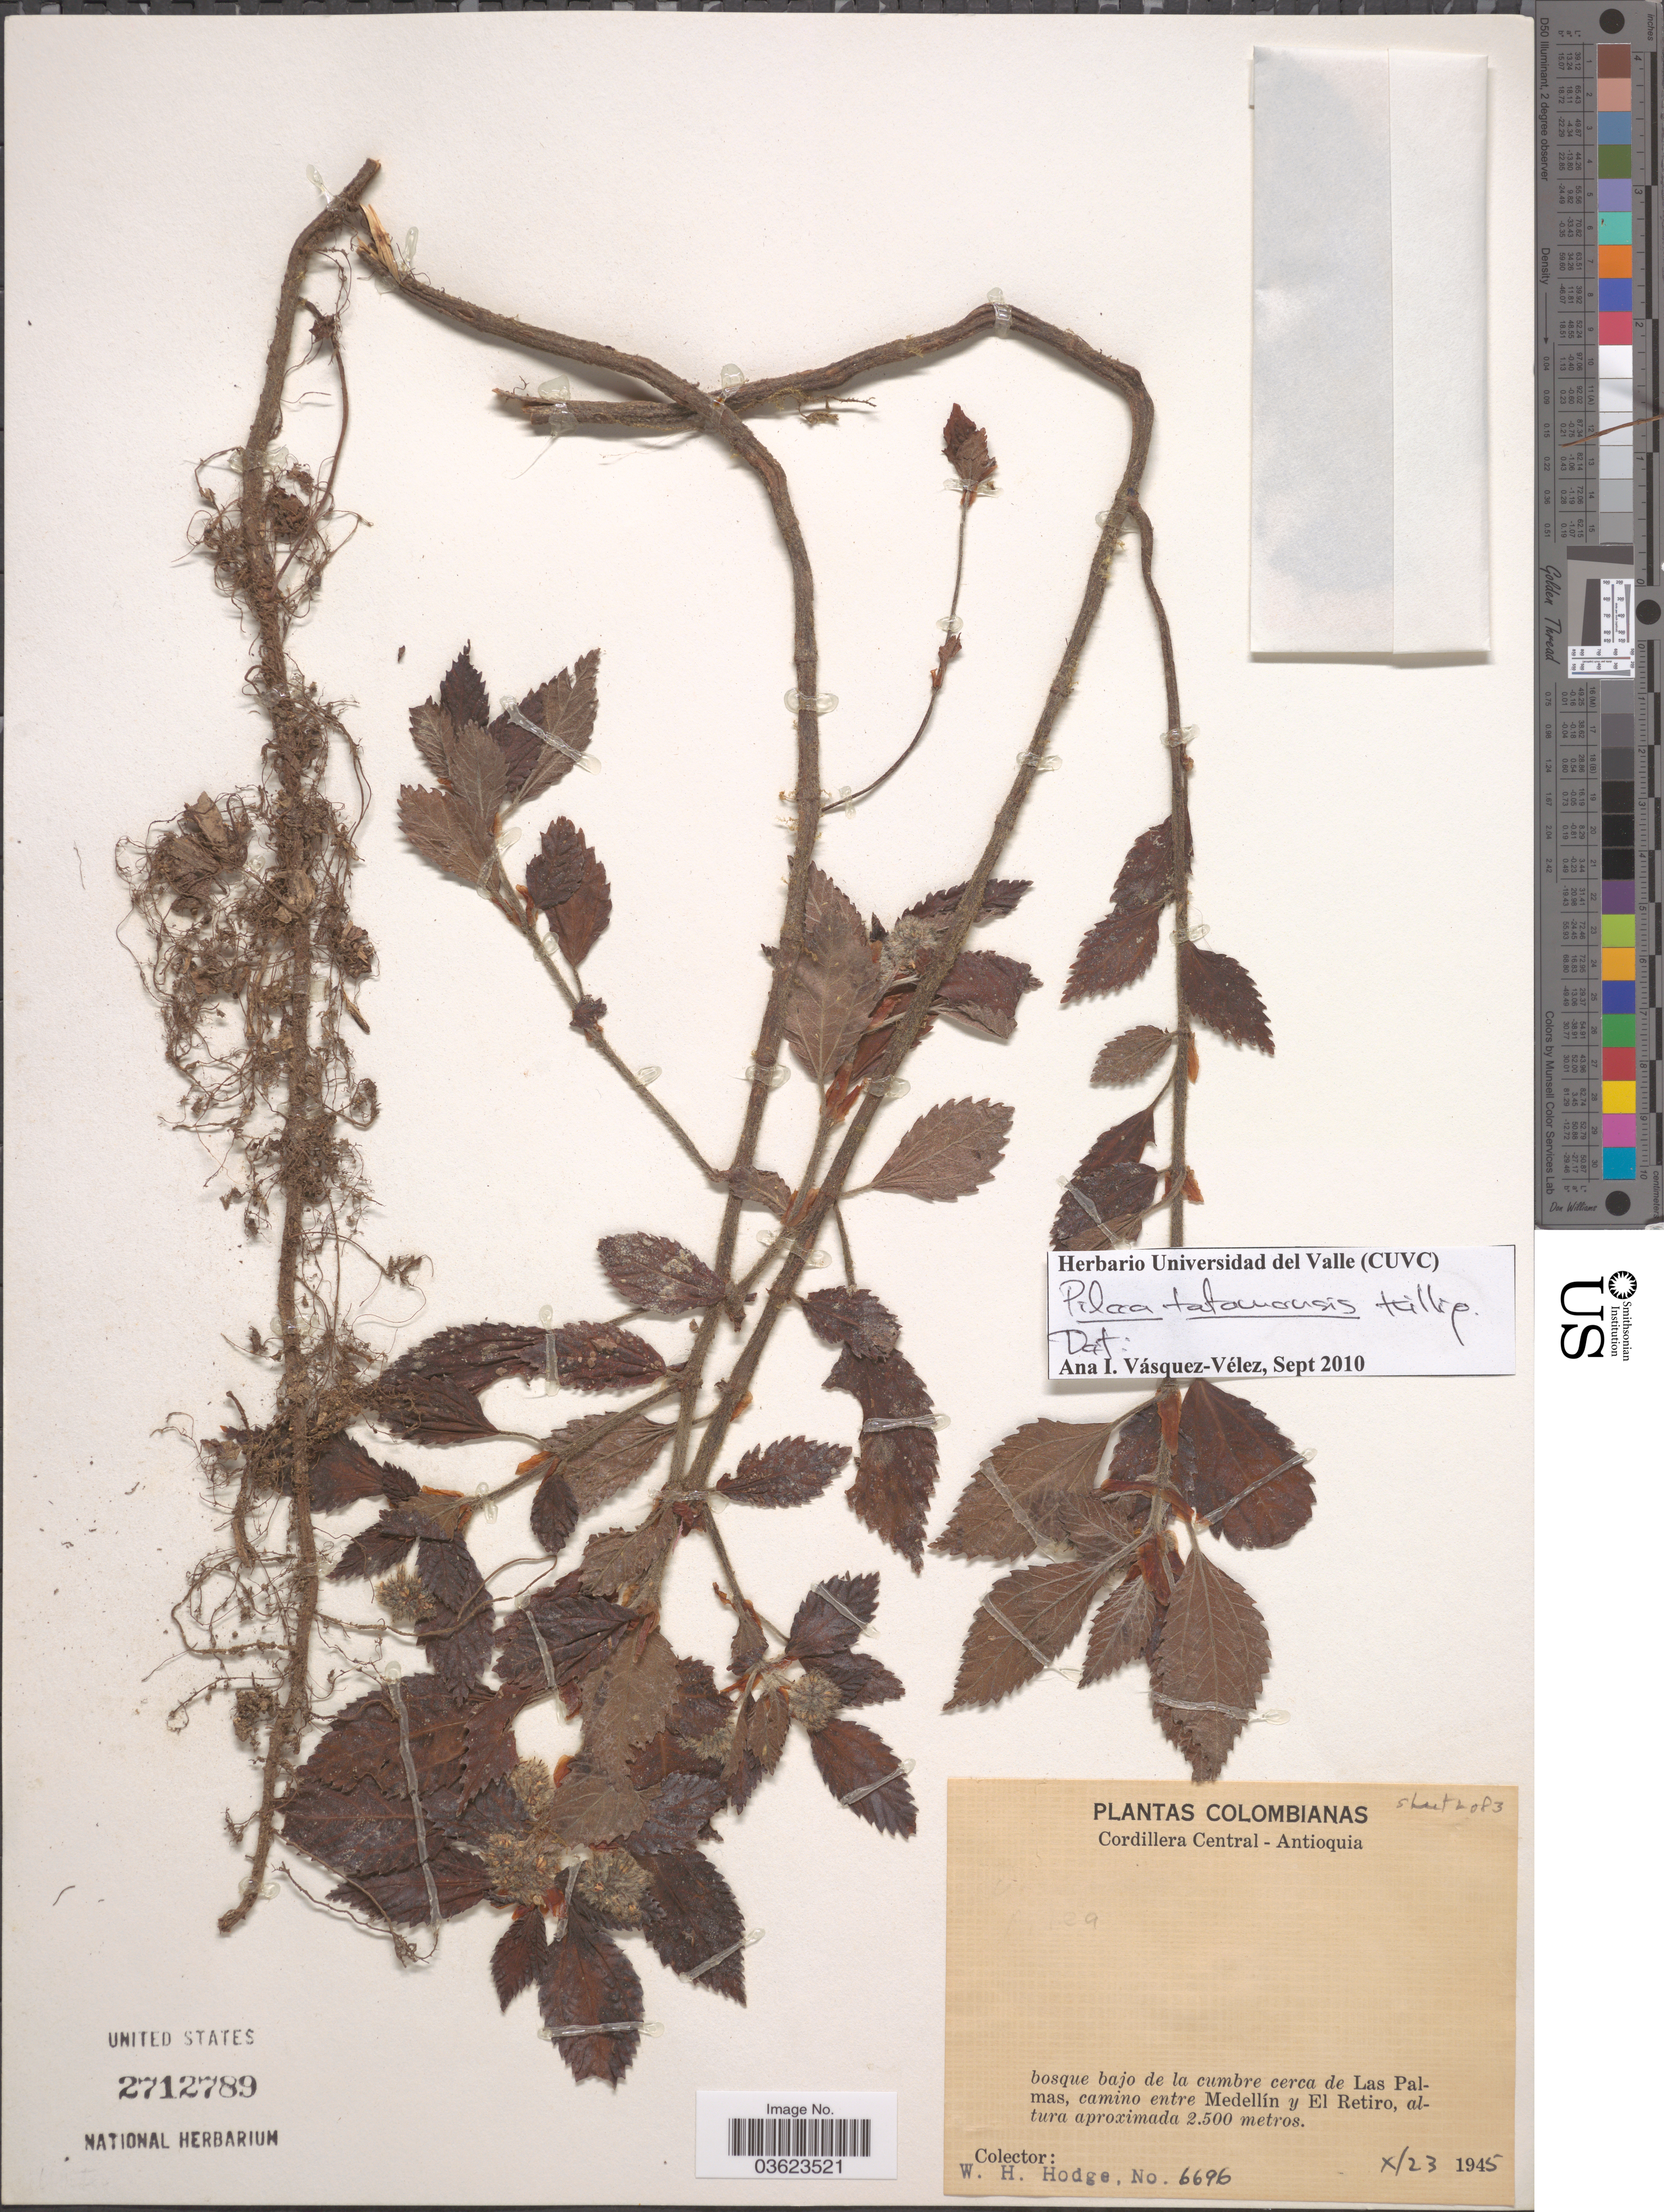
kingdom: Plantae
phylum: Tracheophyta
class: Magnoliopsida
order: Rosales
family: Urticaceae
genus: Pilea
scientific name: Pilea tatamensis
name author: Killip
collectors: W. Hodge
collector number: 6696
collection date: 1945-10-23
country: Colombia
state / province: Antioquia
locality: Cordillera Central. Bosque bajo de la cumbre cerca de Las Palmas, camino entre Medellín y El Retiro.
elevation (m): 2500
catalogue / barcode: US 2712789